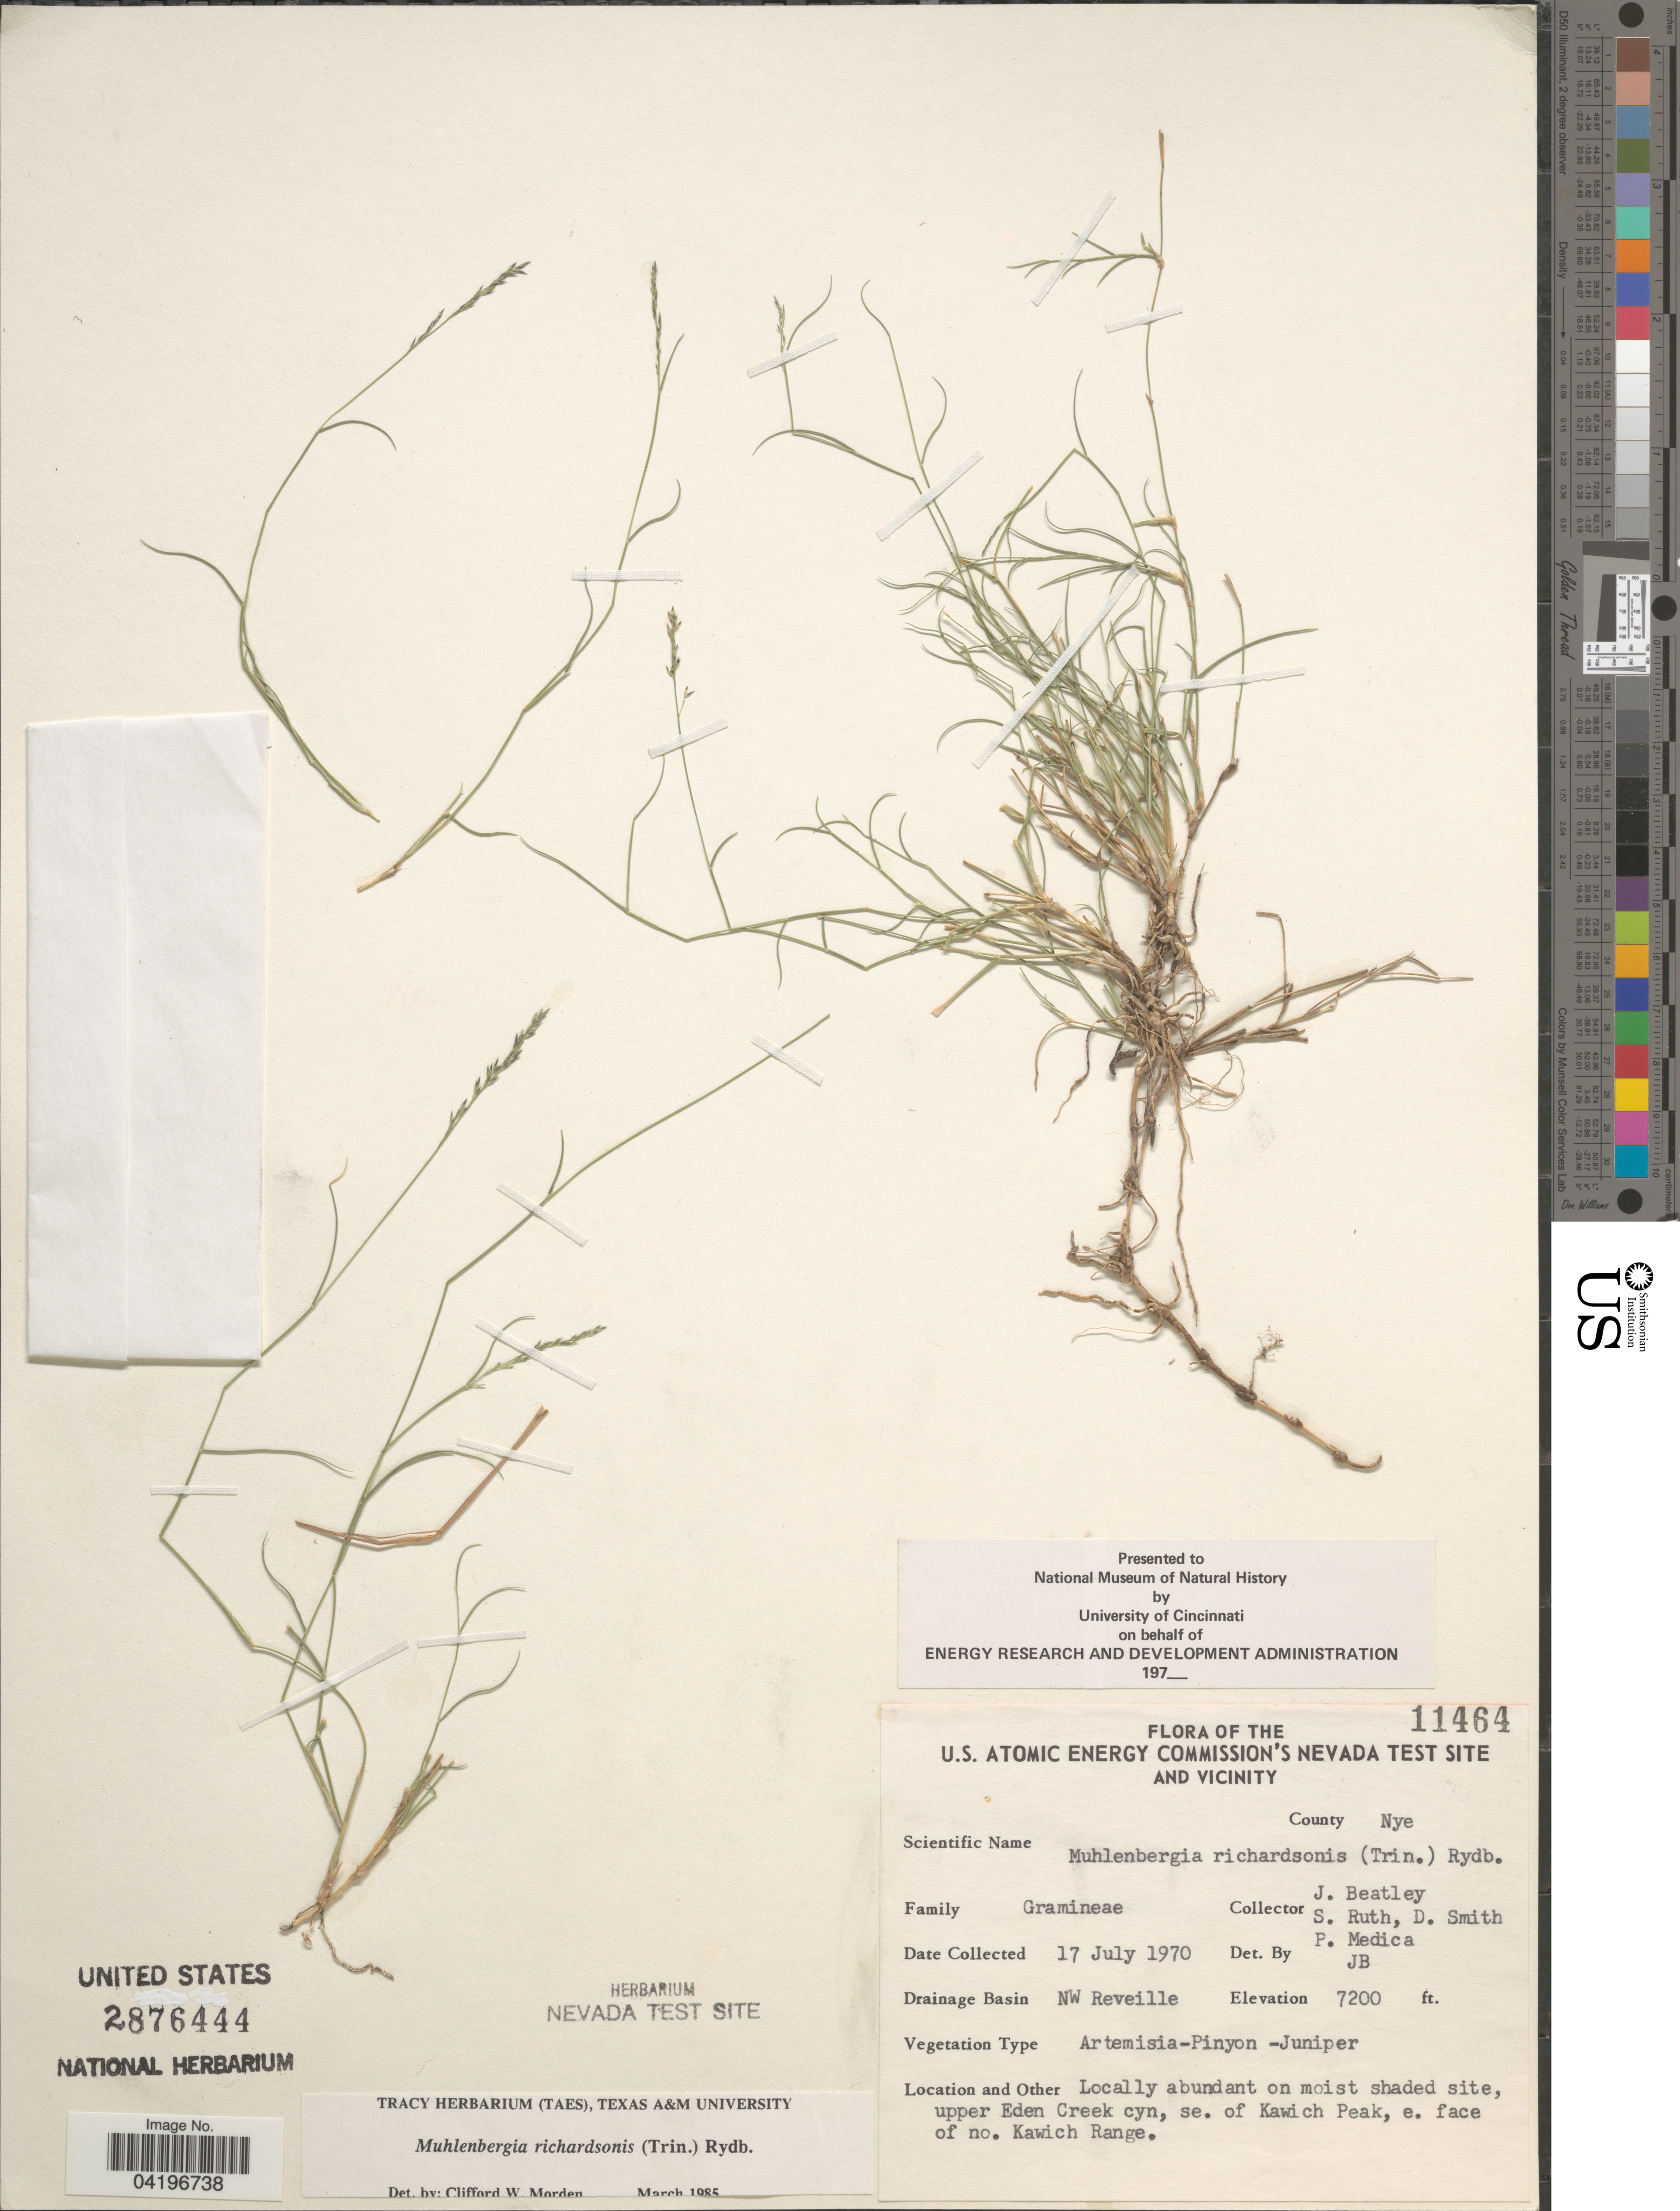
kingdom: Plantae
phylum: Tracheophyta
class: Liliopsida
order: Poales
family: Poaceae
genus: Muhlenbergia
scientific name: Muhlenbergia richardsonis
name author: (Trin.) Rydb.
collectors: J. C. Beatley, S. Ruth, D. Smith & P. Medica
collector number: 11464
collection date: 1970-07-17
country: United States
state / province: Nevada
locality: U.S. Atomic Energy Commission's Nevada test site and vicinity. County Nye. Drainage Basin NW Reveille. Locally abundant on moist shaded site, upper Eden Creek cyn, se. of Kawich Peak, e. face of no. Kawich Range.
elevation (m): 2195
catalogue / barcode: US 2876444